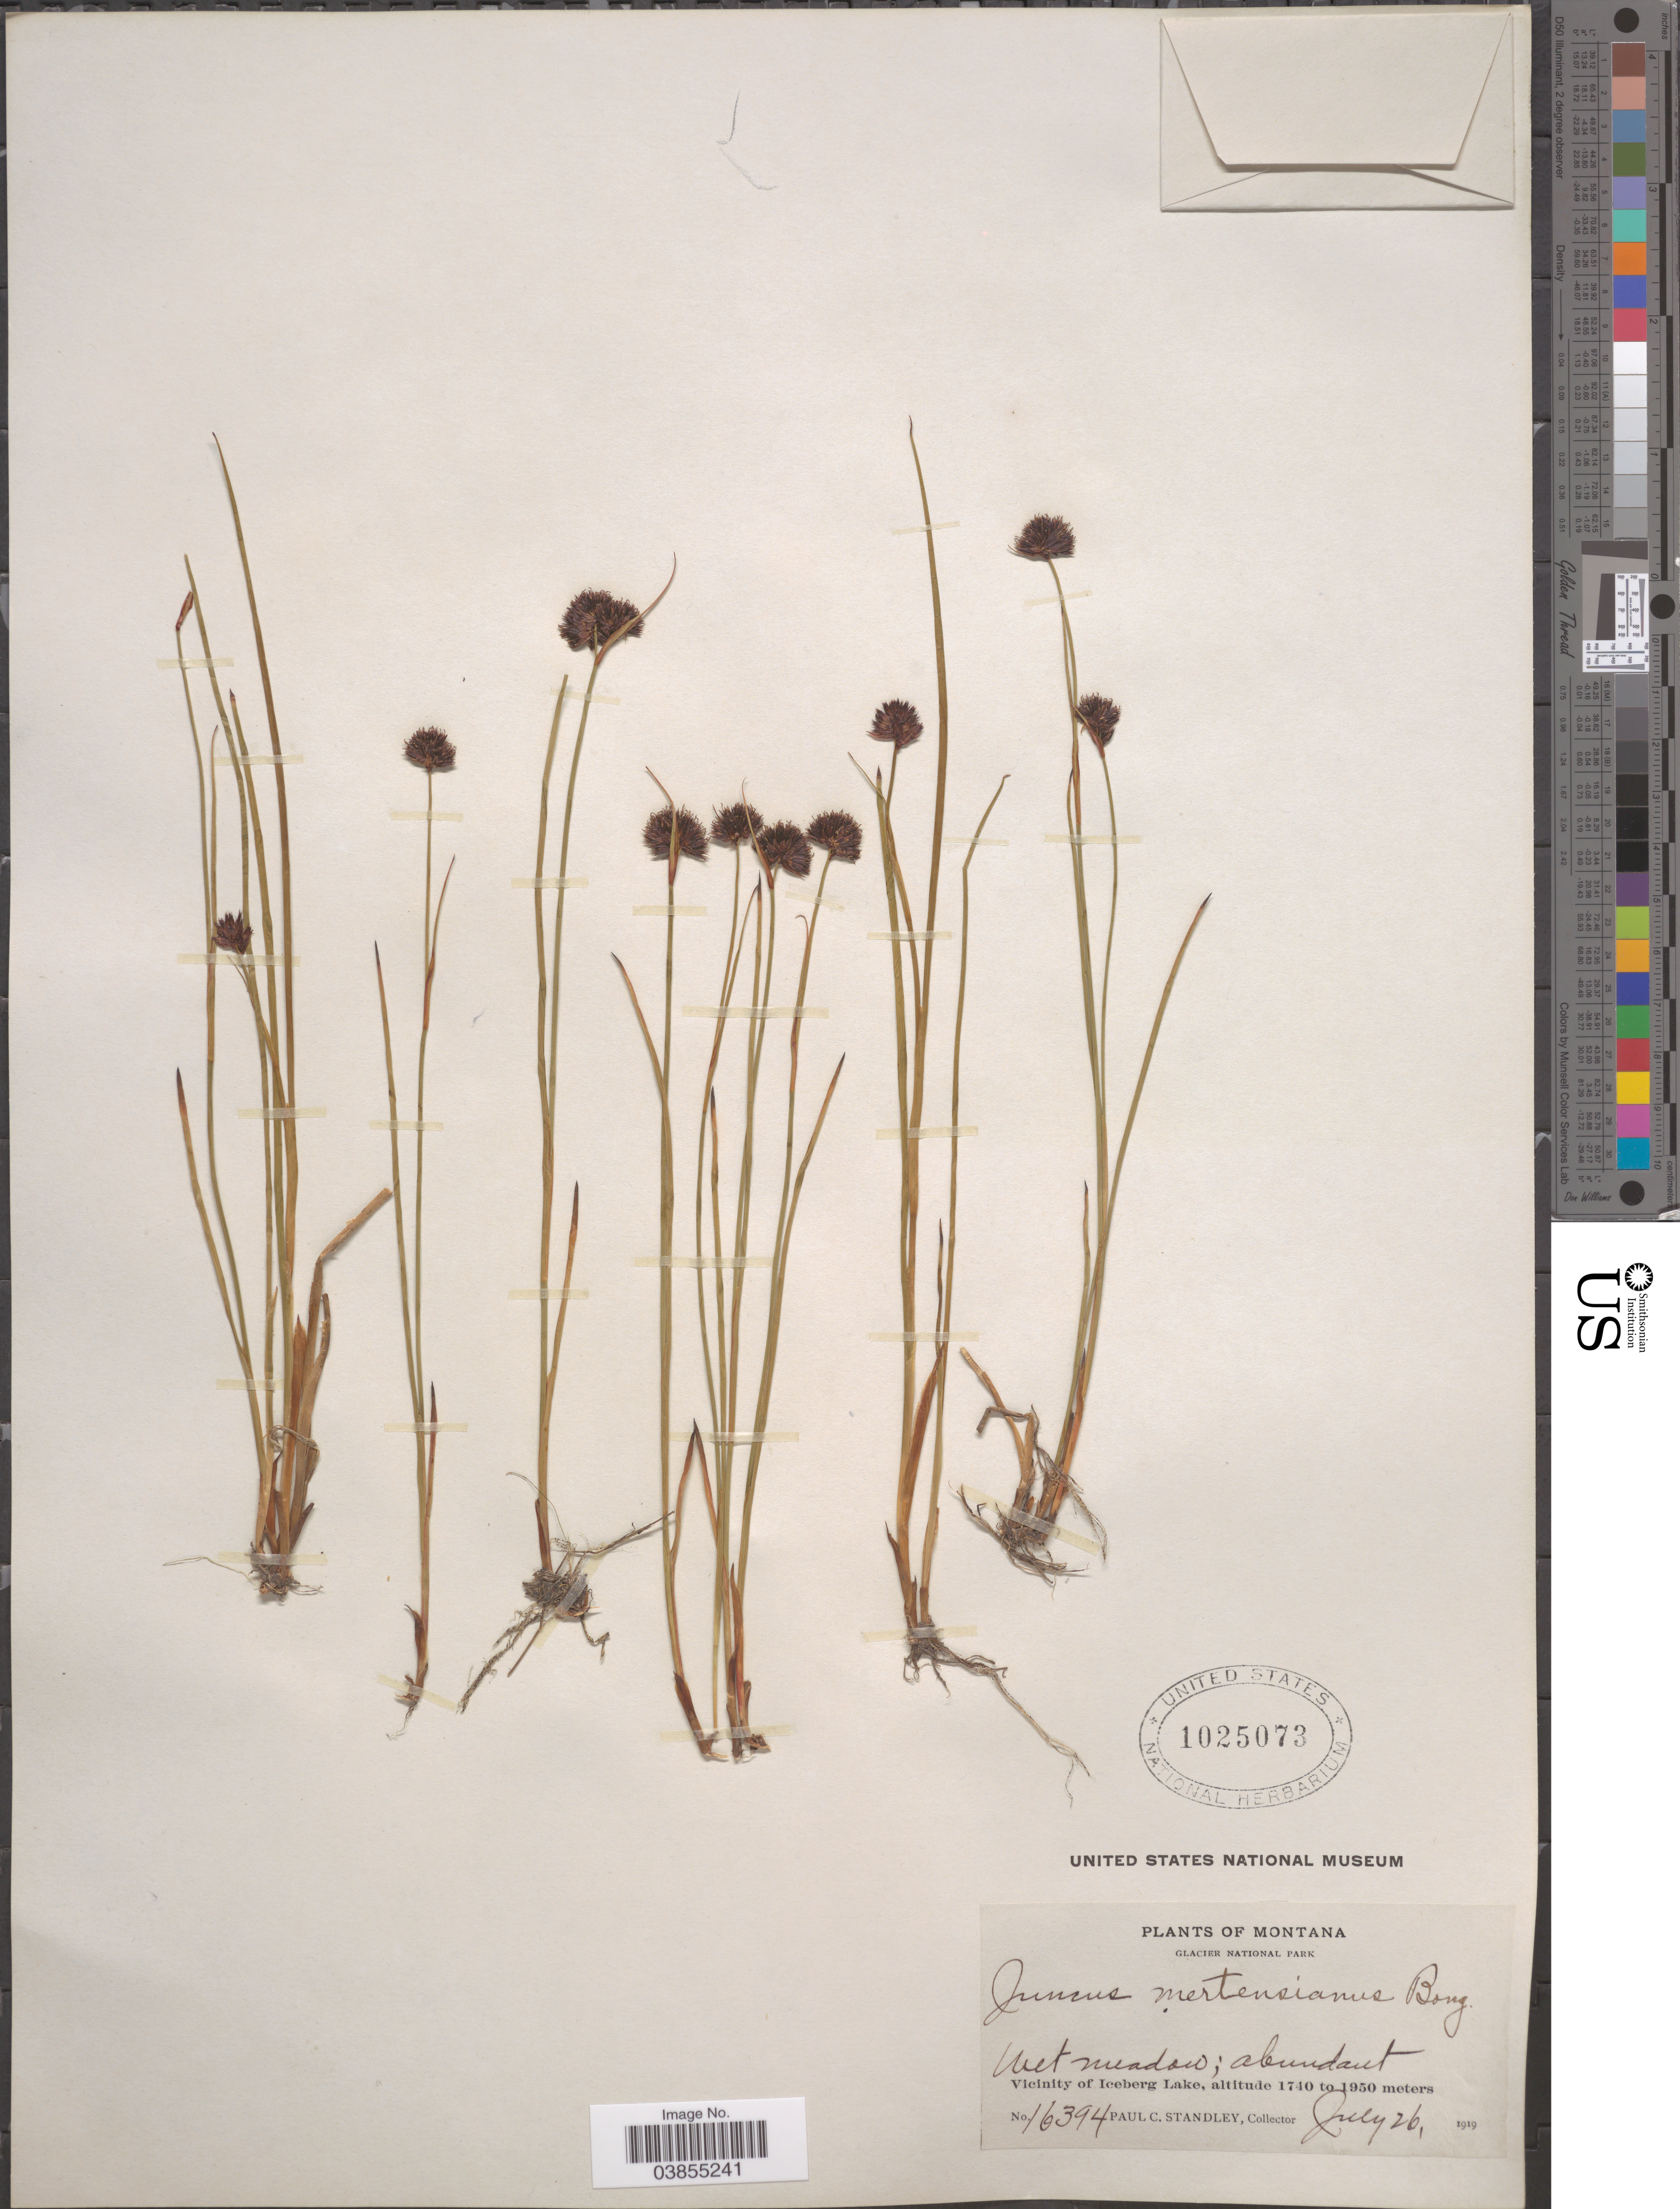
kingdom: Plantae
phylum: Tracheophyta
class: Liliopsida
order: Poales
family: Juncaceae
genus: Juncus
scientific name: Juncus mertensianus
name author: Bong.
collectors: P. C. Standley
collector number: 16394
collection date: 1919-07-26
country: United States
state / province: Montana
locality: Glacier National Park. Vicinity of Iceberg Lake.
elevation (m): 1740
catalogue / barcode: US 1025073